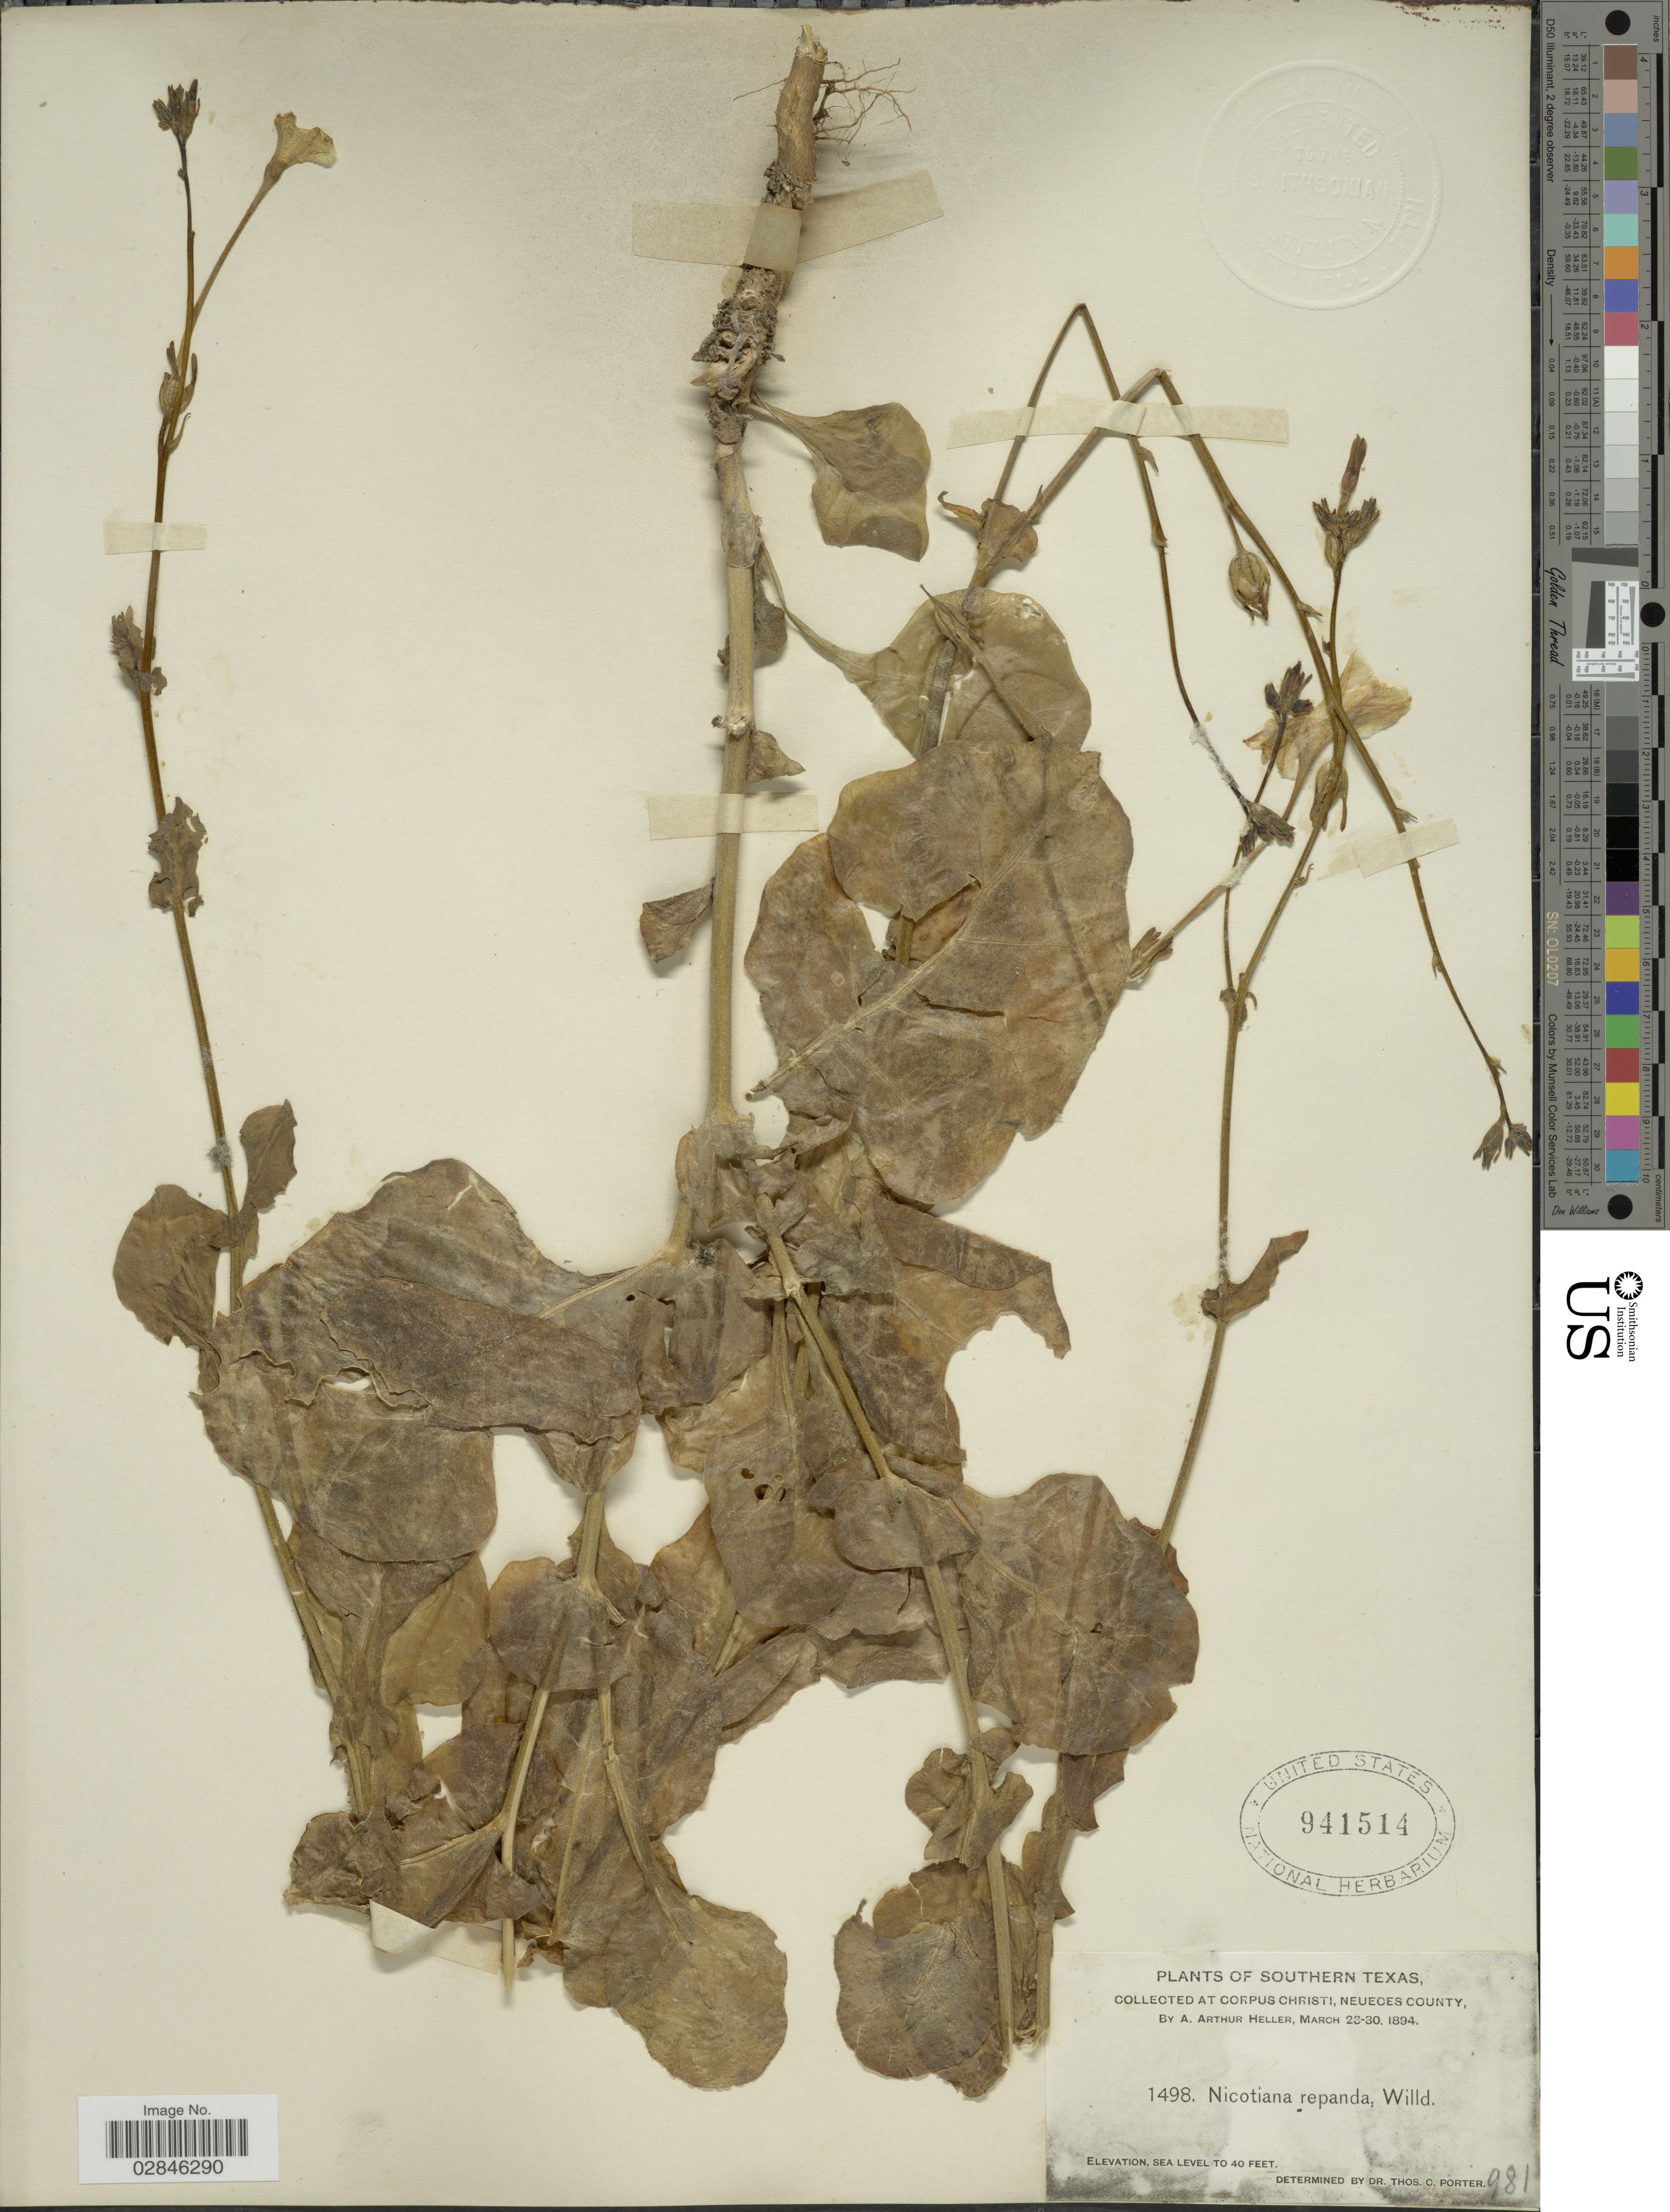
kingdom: Plantae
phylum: Tracheophyta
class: Magnoliopsida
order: Solanales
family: Solanaceae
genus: Nicotiana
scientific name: Nicotiana repanda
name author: Willd. ex Lehm.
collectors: A. A. Heller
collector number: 1498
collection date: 1894-03-23/1894-03-30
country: United States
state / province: Texas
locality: Southern Texas. Corpus Christi, Neueces County.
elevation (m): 0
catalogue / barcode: US 941514